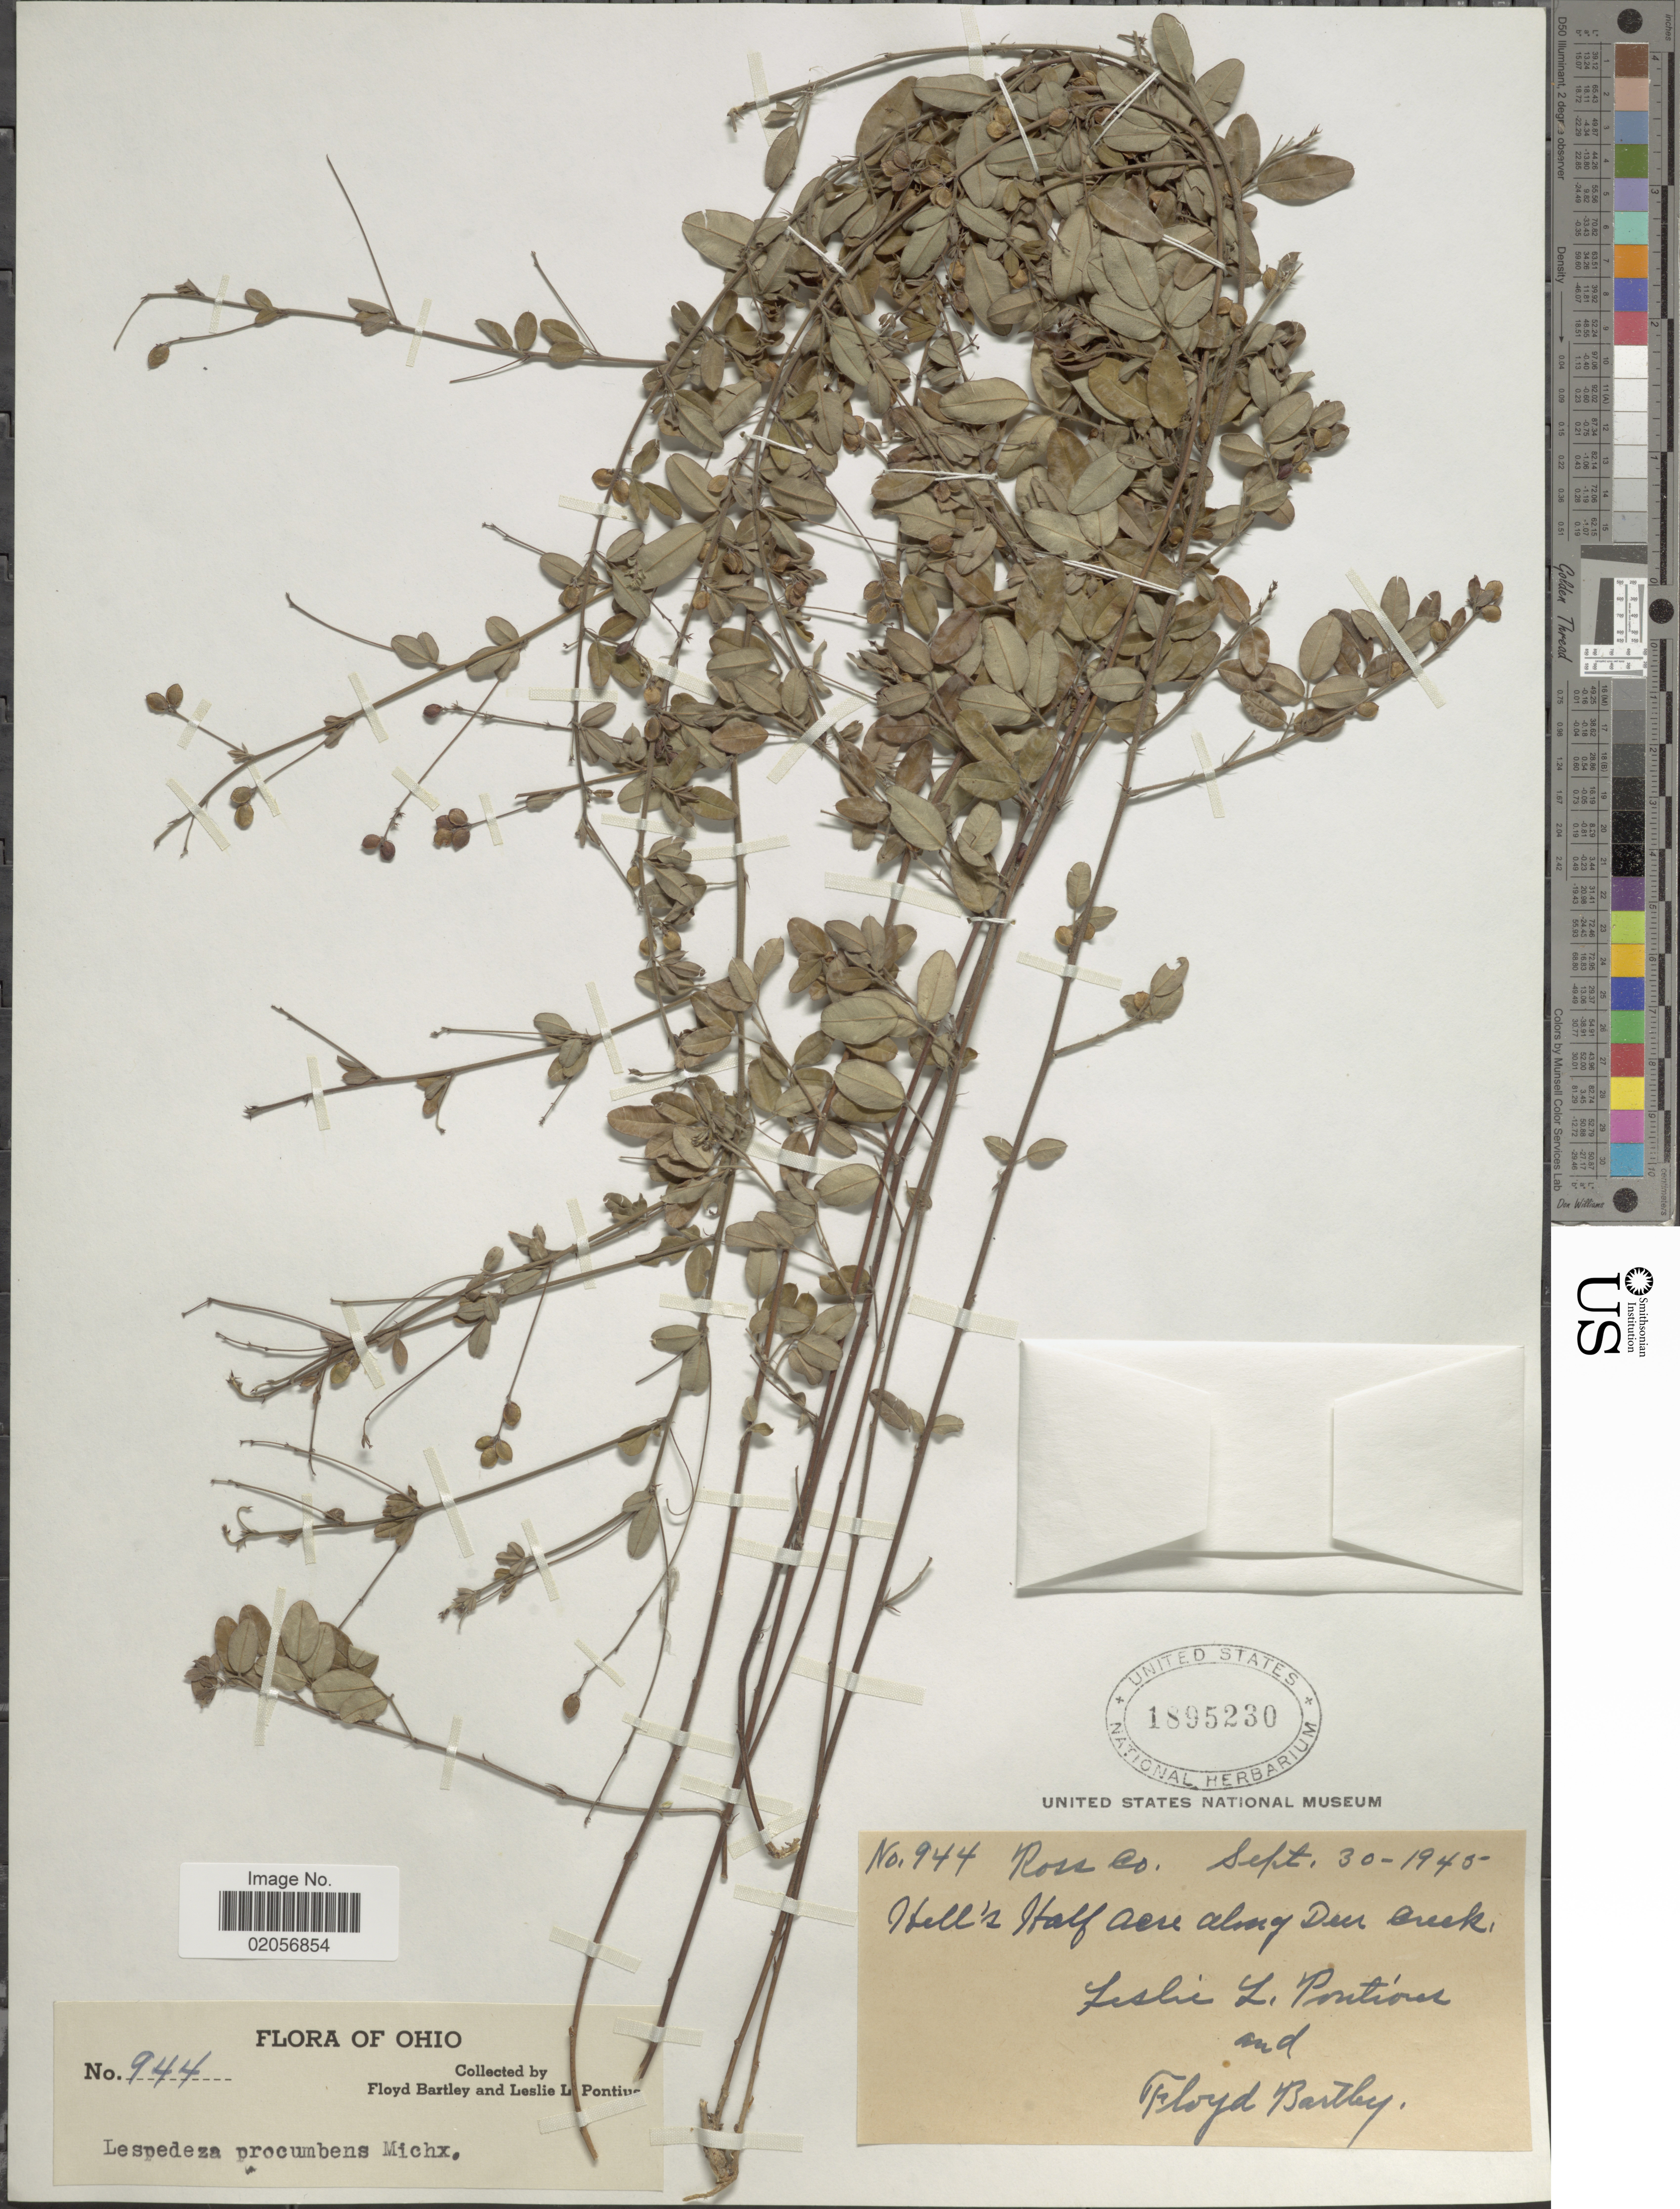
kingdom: Plantae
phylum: Tracheophyta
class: Magnoliopsida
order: Fabales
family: Fabaceae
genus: Lespedeza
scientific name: Lespedeza procumbens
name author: Michx.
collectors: F. Bartley & L. L. Pontious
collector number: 944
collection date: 1945-09-30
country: United States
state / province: Ohio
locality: Ross Co. Hell's Half Acre along Deer Creek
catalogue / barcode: US 1895230